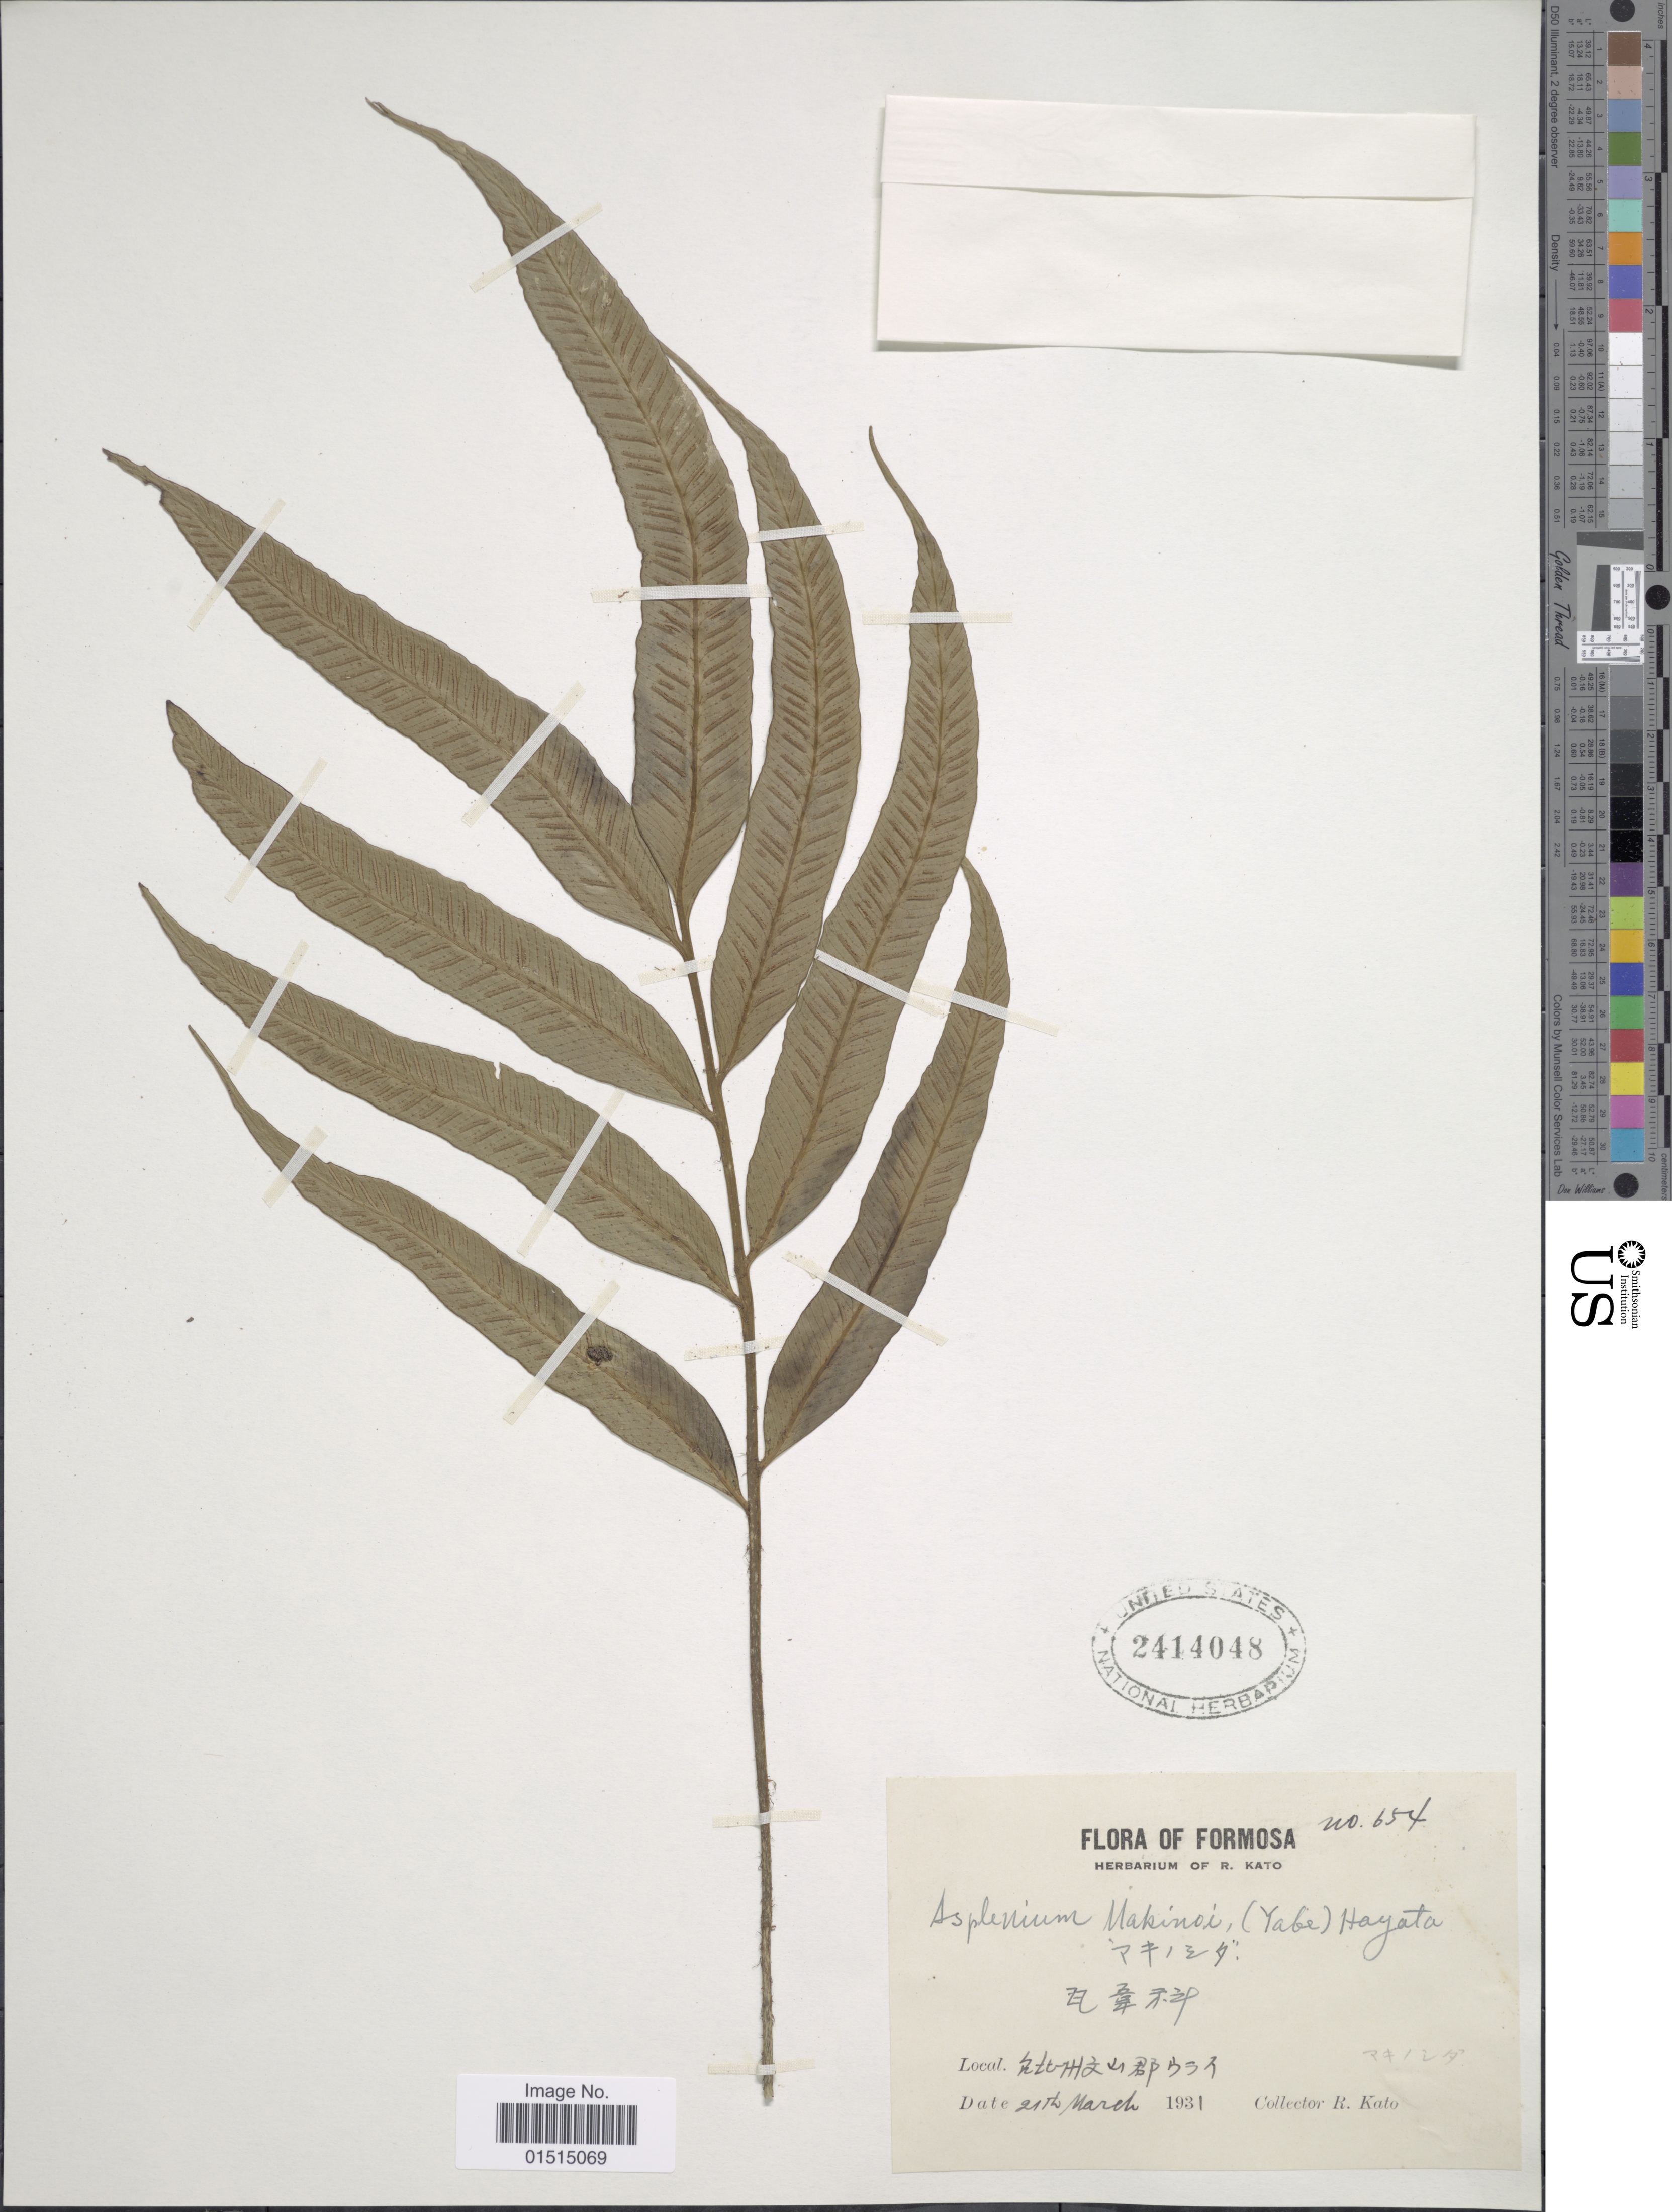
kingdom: Plantae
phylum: Tracheophyta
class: Polypodiopsida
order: Polypodiales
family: Aspleniaceae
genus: Asplenium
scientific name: Asplenium makinoi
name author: (Y. Yabe) Hayata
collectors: R. Kato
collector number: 654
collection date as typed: Syowa 6 nen. 3 gt, 21 nt. (Japanese Emperor Date)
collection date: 1931-03-21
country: Taiwan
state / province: Taipei City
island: Taiwan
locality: Taipei (Taihoku shū/ Bunsan Gun- during the time under Japanese colonial rule)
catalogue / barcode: US 2414048